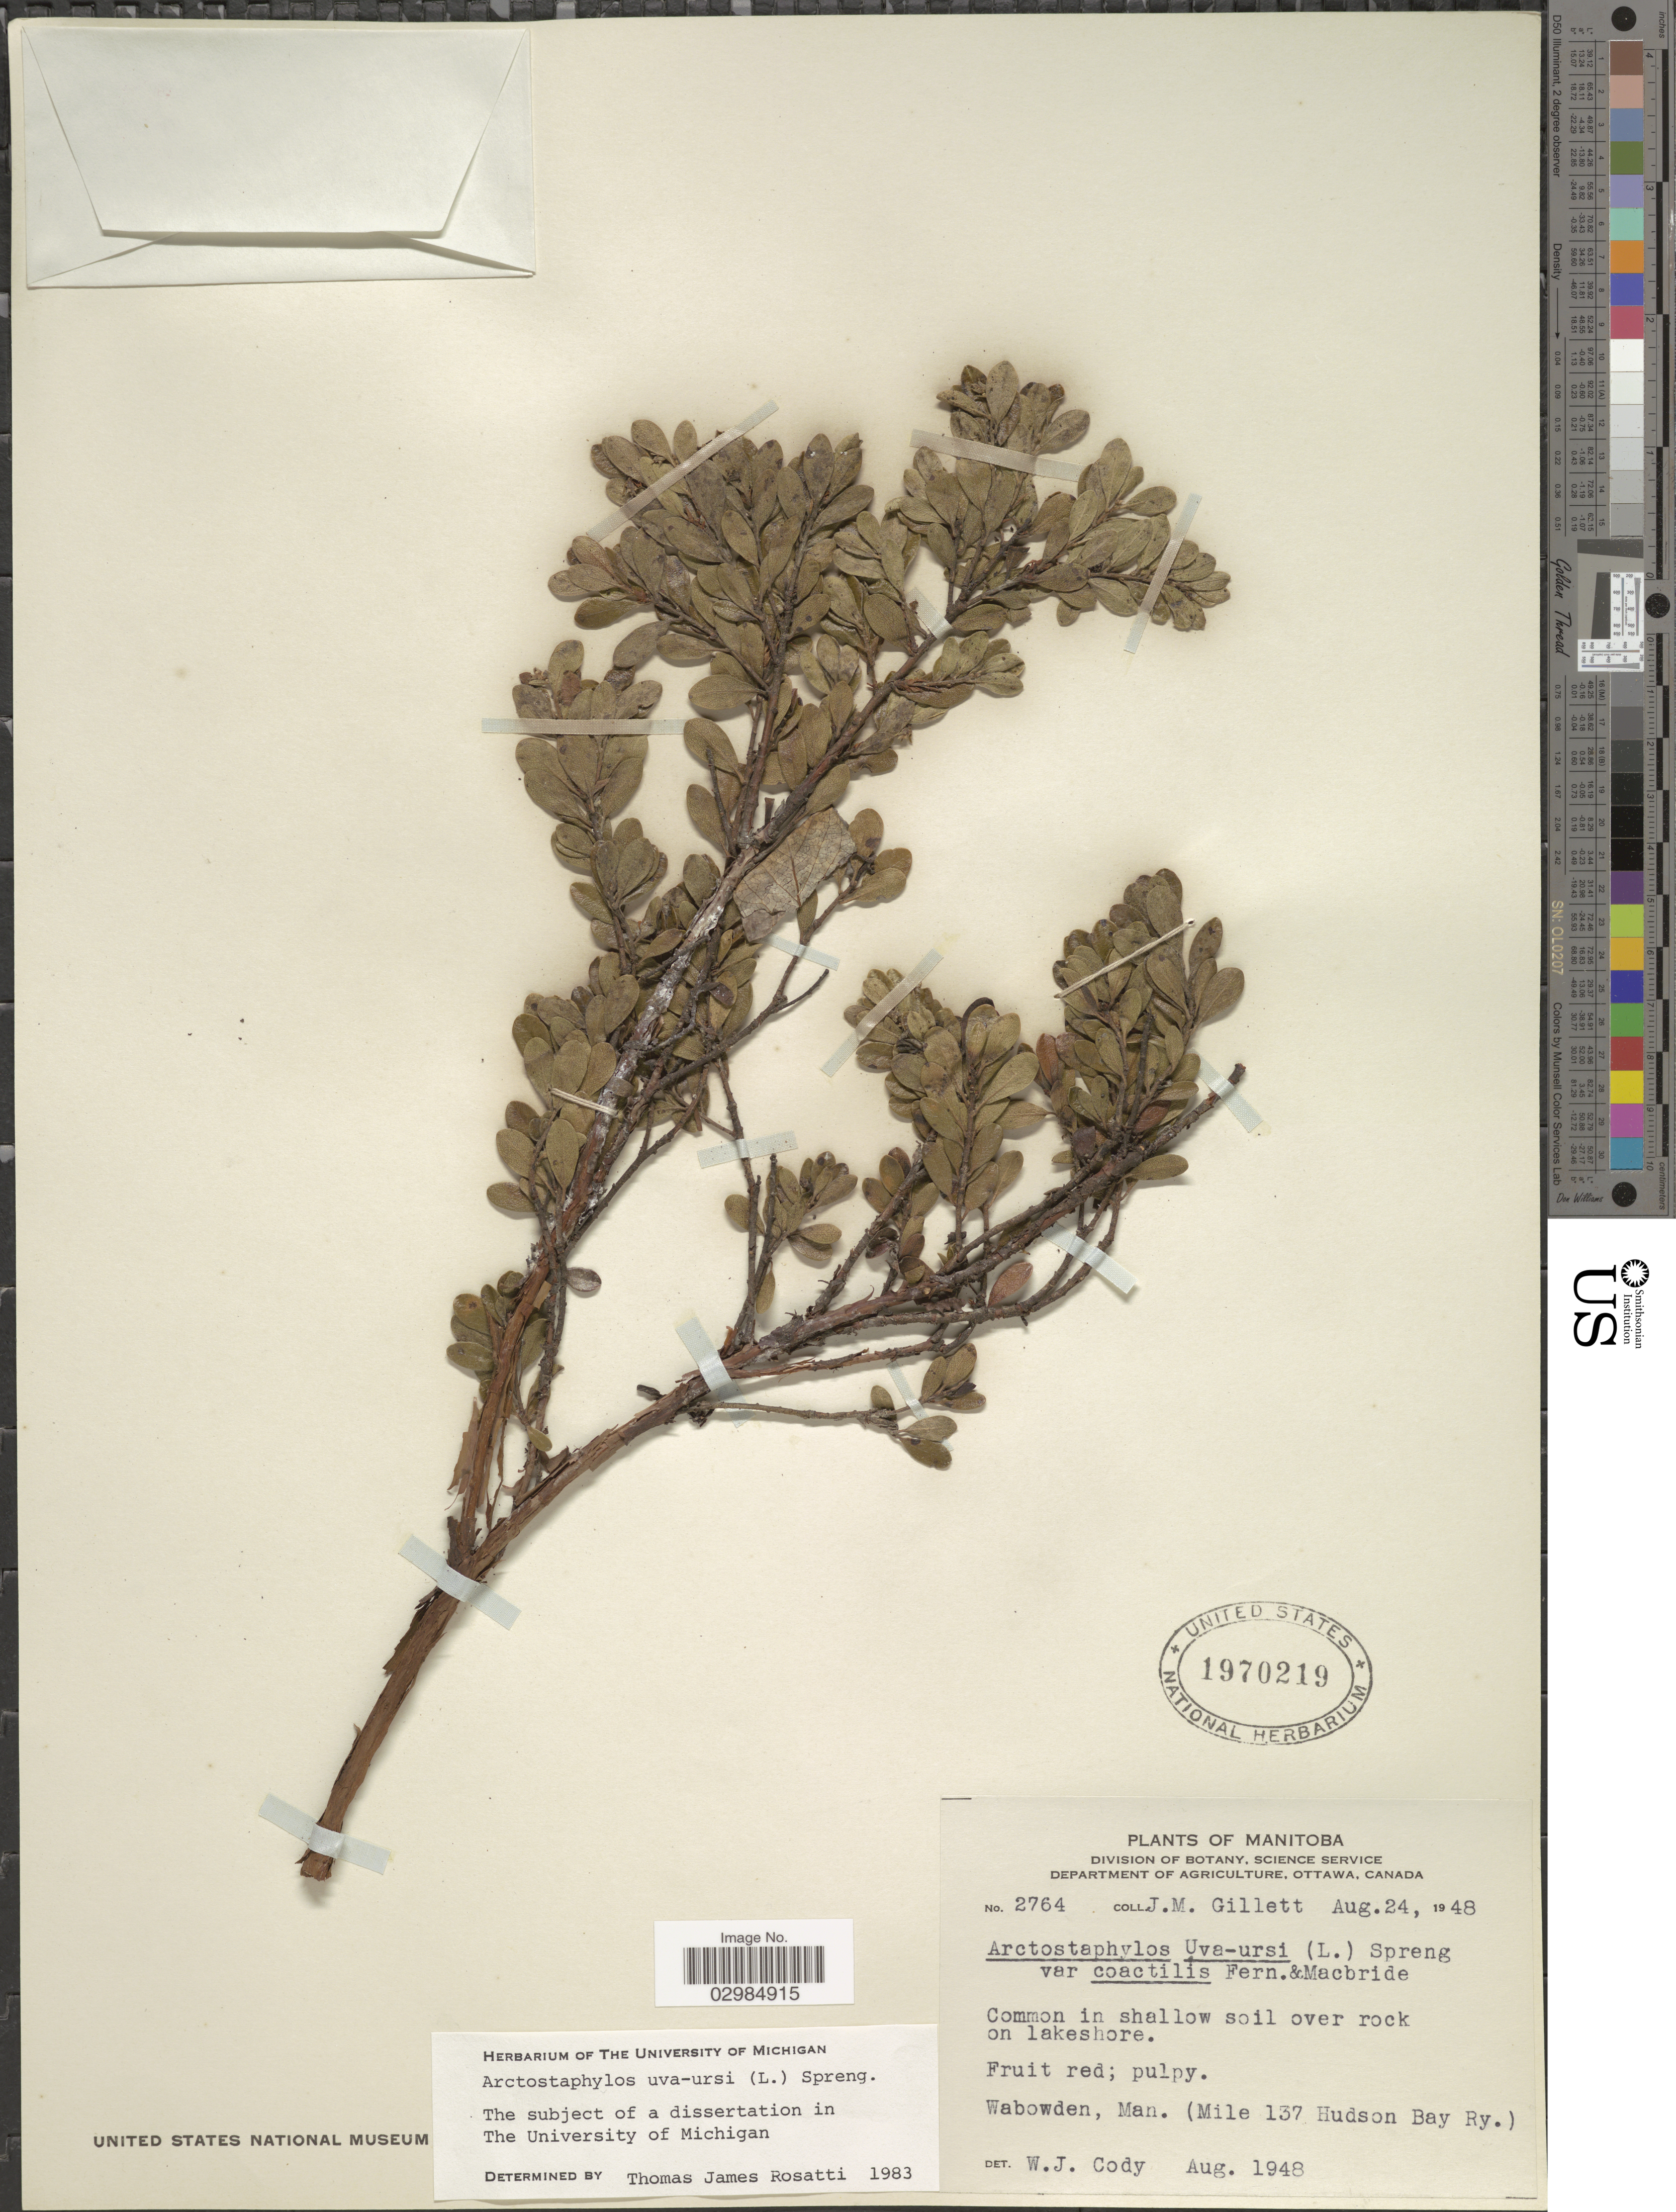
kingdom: Plantae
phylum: Tracheophyta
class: Magnoliopsida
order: Ericales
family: Ericaceae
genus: Arctostaphylos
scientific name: Arctostaphylos uva-ursi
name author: (L.) Spreng.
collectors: J. M. Gillett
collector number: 2764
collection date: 1948-08-24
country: Canada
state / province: Manitoba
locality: Wabowden, Man. (Mile 137 Hudson Bay Ry.).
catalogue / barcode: US 1970219